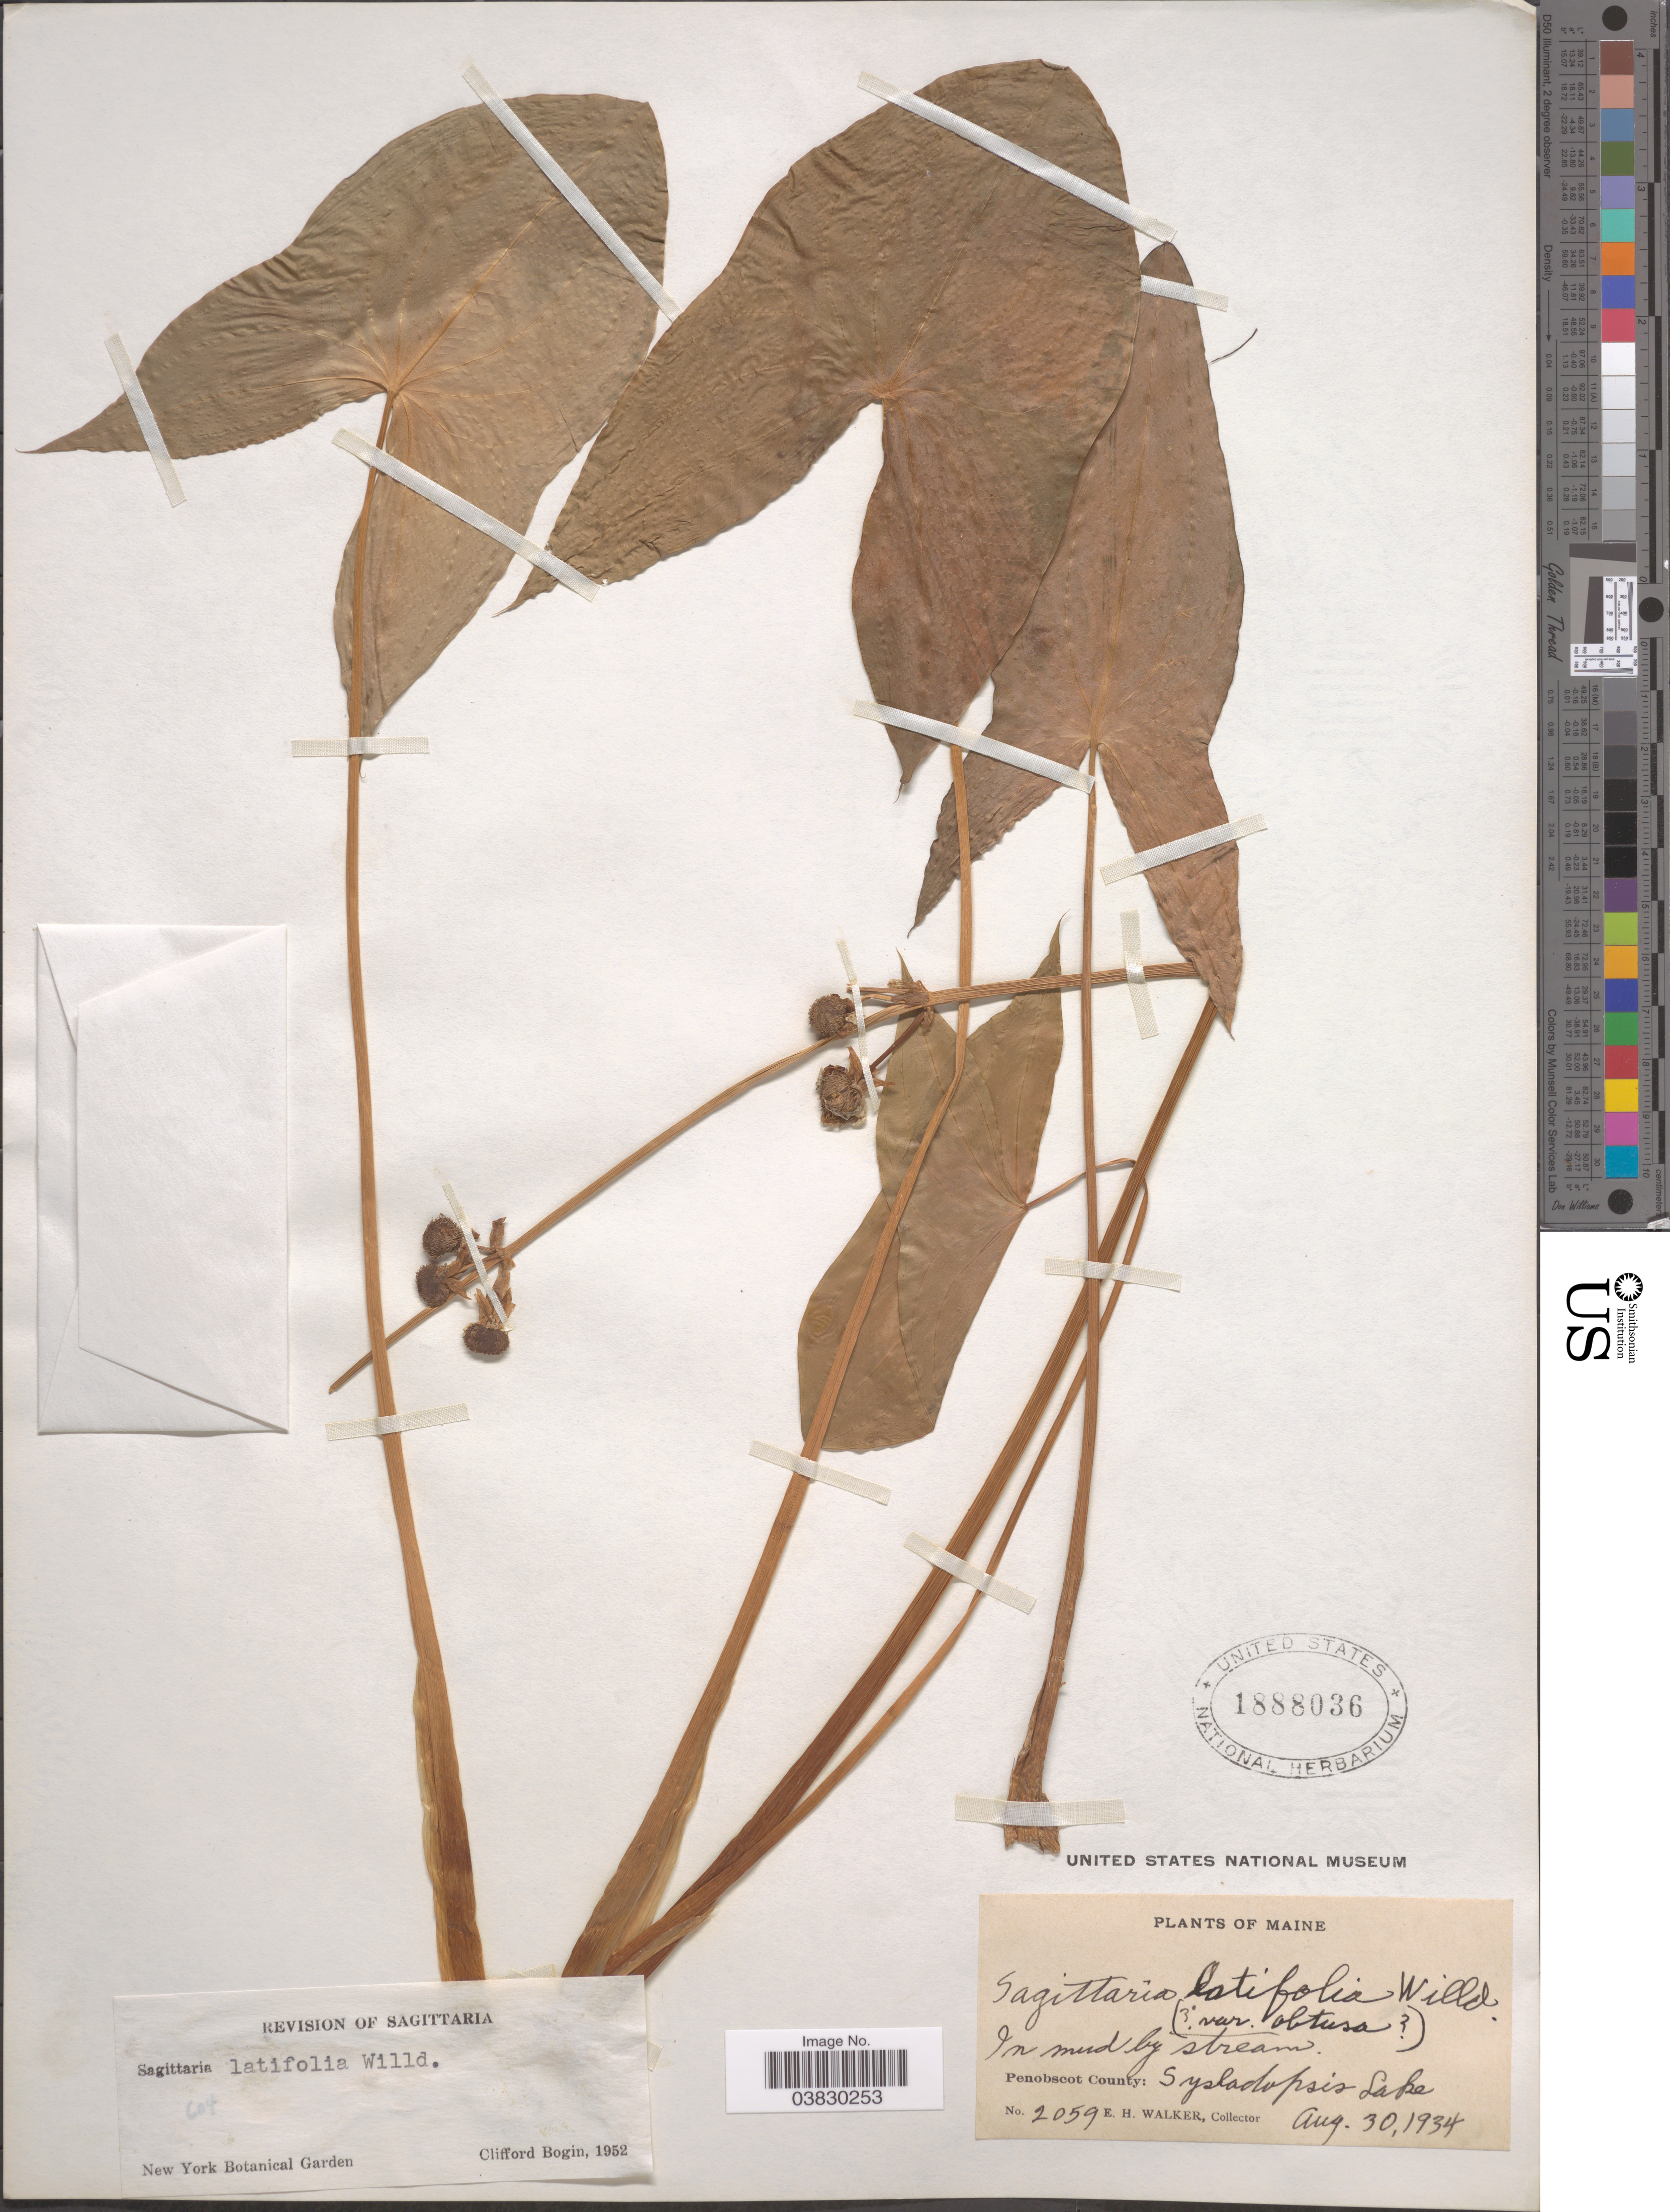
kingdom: Plantae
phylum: Tracheophyta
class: Liliopsida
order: Alismatales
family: Alismataceae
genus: Sagittaria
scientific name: Sagittaria latifolia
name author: Willd.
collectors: E. H. Walker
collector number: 2059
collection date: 1934-08-30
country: United States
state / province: Maine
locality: Penobscot County: Sysladopsis Lake.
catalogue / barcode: US 1888036